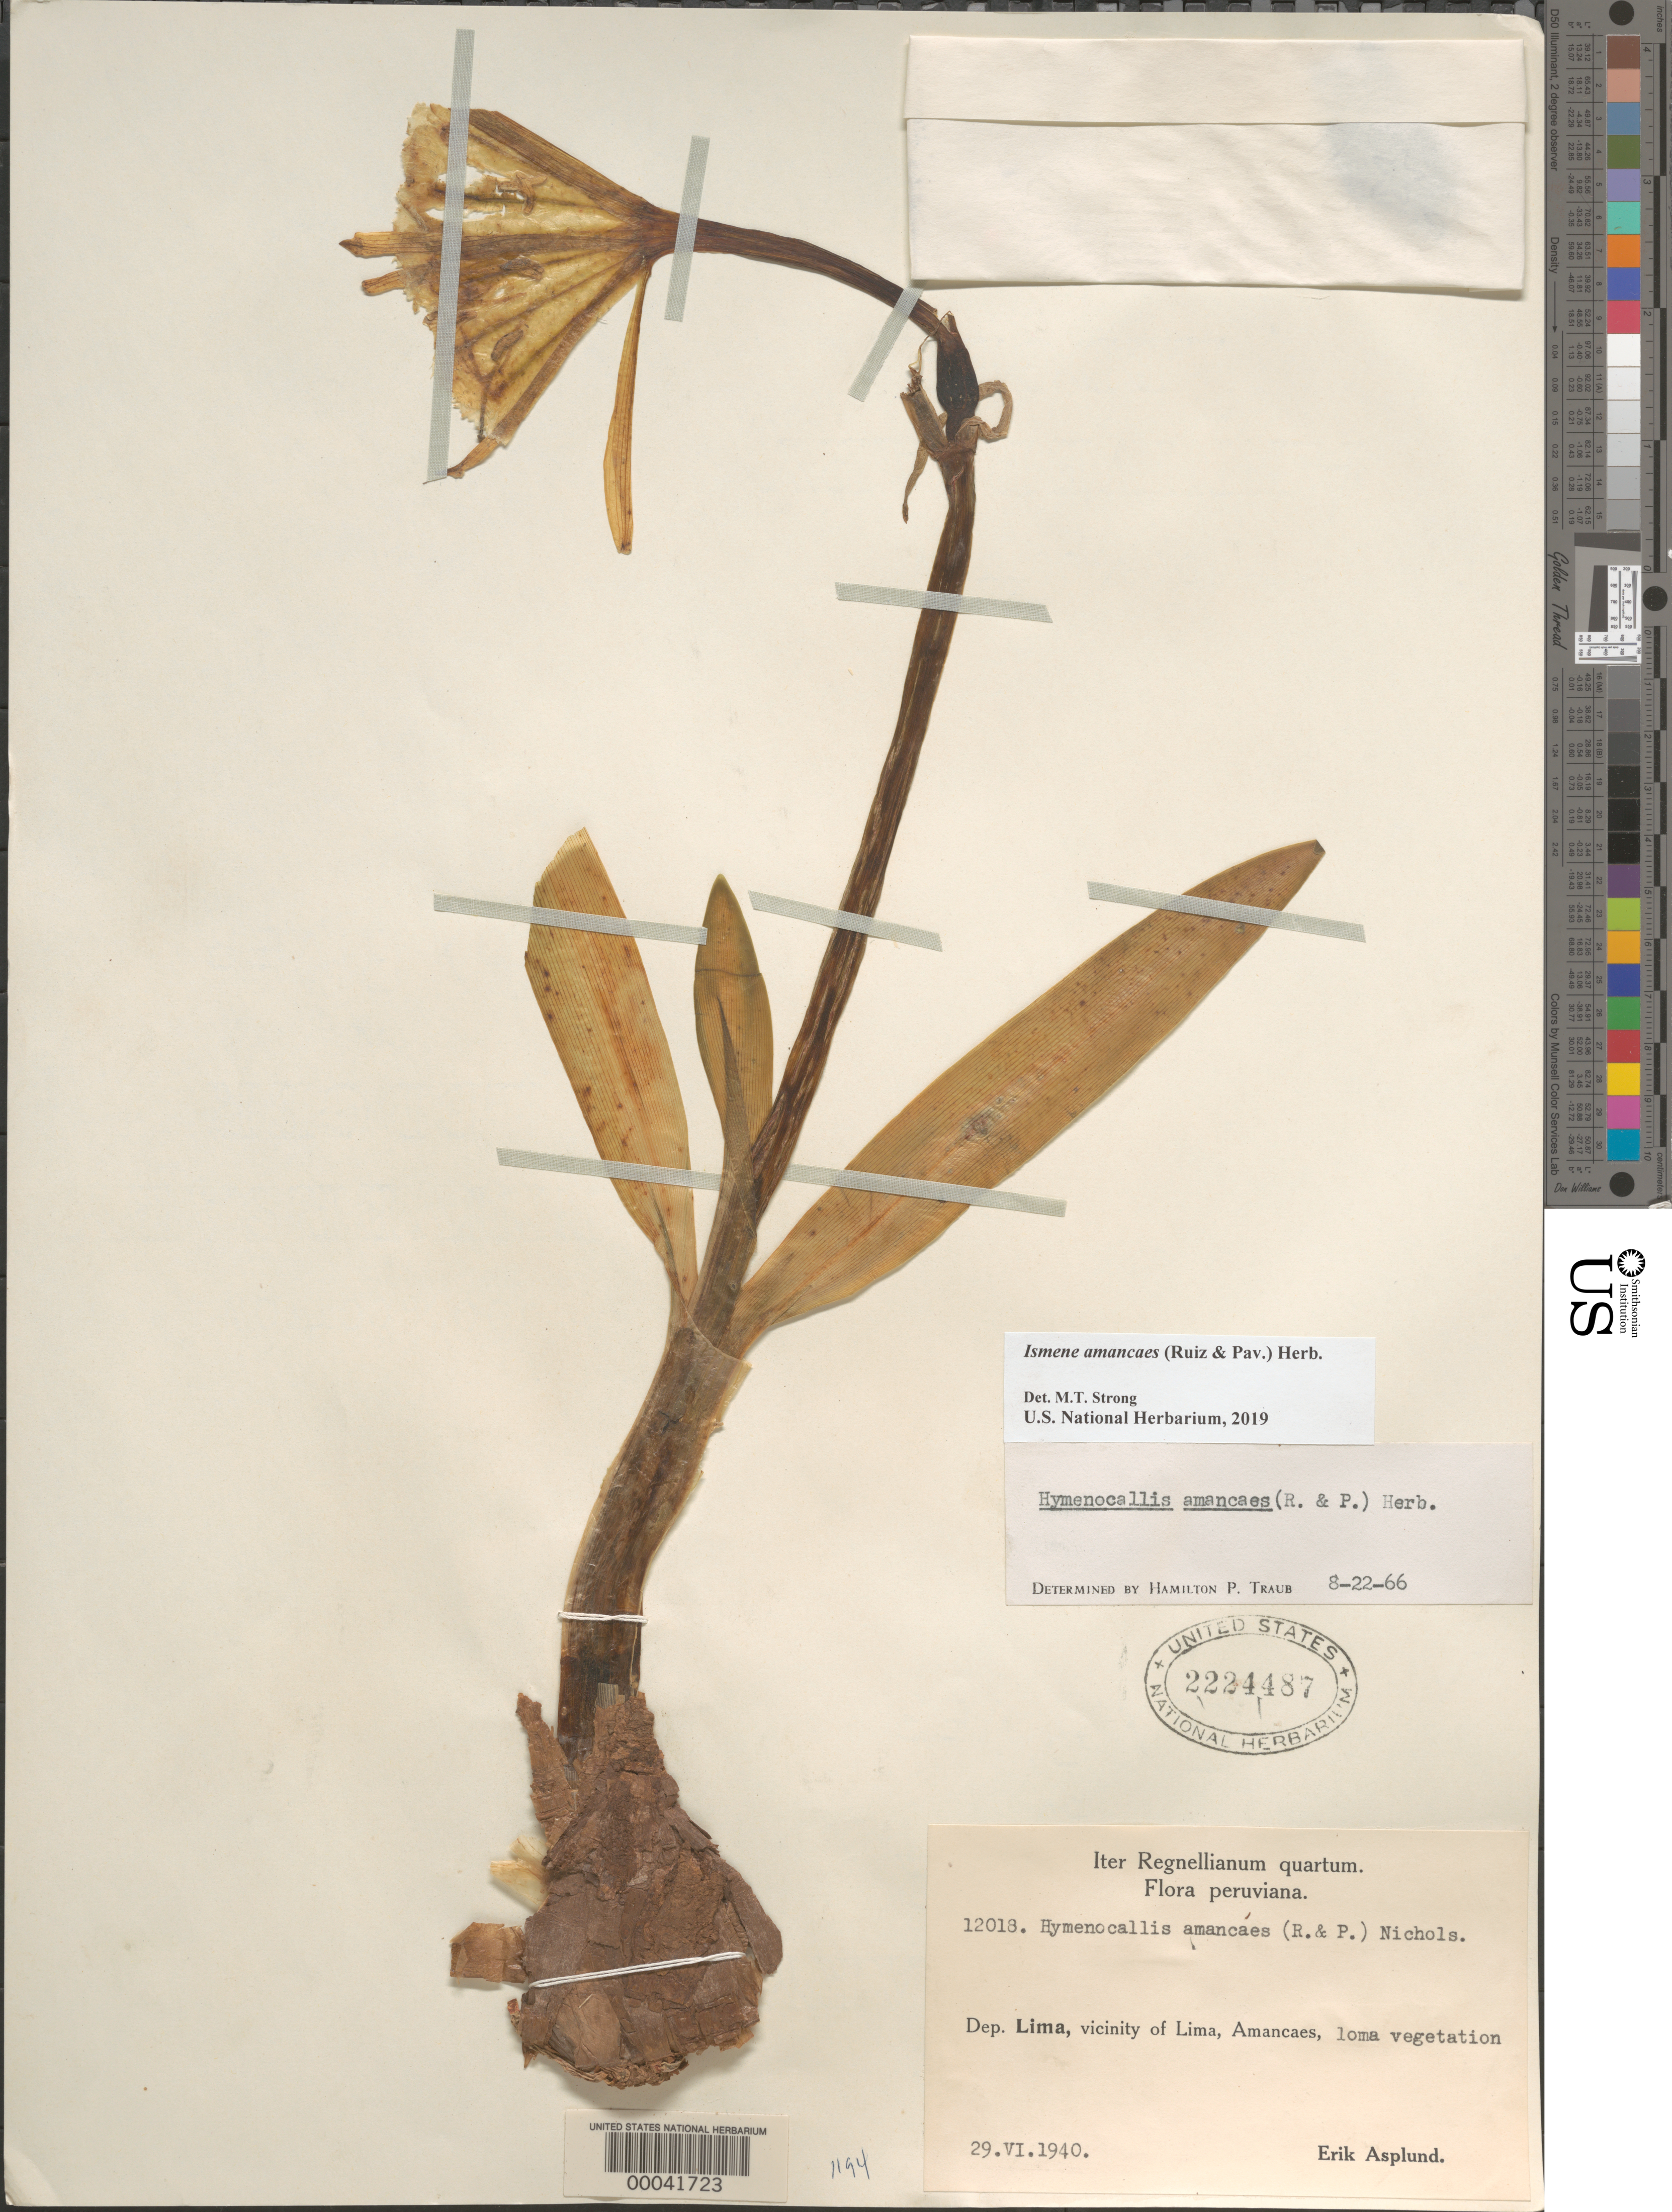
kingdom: Plantae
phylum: Tracheophyta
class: Liliopsida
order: Asparagales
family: Amaryllidaceae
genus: Ismene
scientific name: Ismene amancaes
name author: (Ker Gawl.) Herb.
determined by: Strong, Mark T., (BOT), Smithsonian Institution - National Museum of Natural History (UNITED STATES)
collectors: E. Asplund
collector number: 12018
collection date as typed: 29 Jun 1940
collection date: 1940-06-29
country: Peru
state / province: Lima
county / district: Lima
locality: Vicinity of lima, amancaes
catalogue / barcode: US 2224487